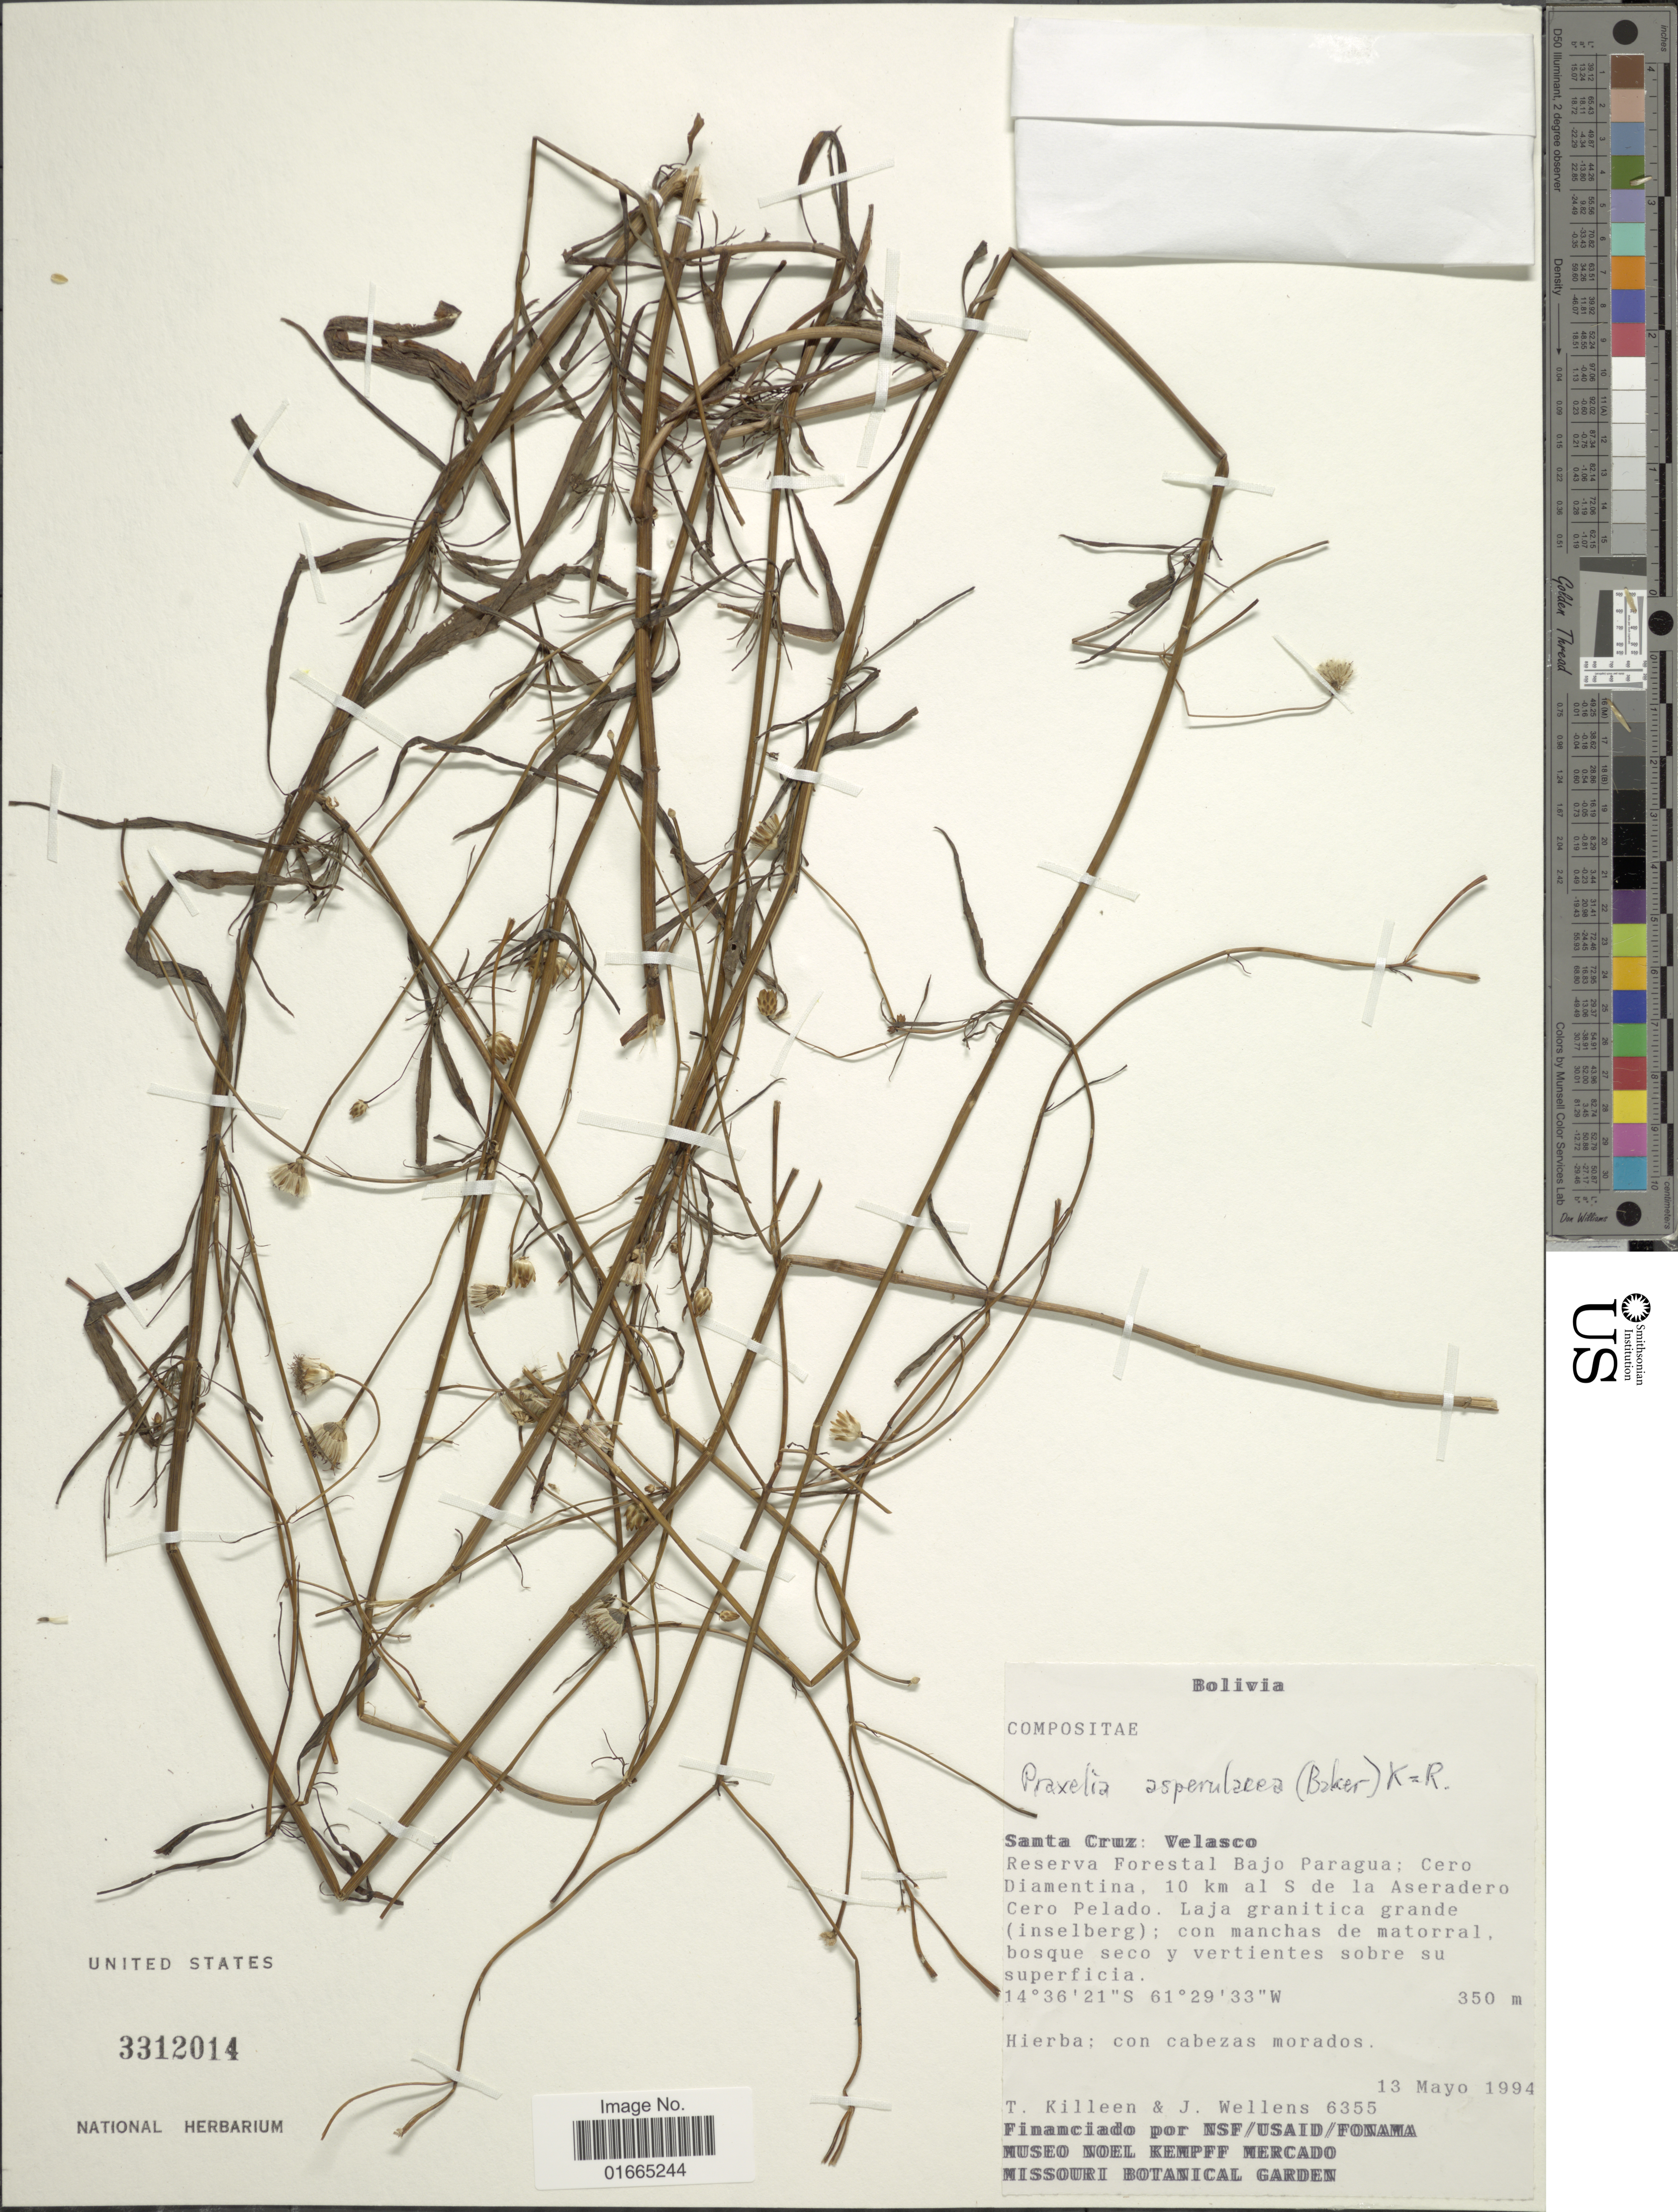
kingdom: Plantae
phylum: Tracheophyta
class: Magnoliopsida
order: Asterales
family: Asteraceae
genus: Praxelis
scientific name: Praxelis asperulacea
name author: (Baker) R.M. King & H. Rob.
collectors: T. J. Killeen & J. Wellens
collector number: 6355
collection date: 1994-05-13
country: Bolivia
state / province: Santa Cruz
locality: Santa Cruz: Velasco. Reserva Forestal Bajo Paragua: Cero Diamentina. 10 km al S de la Aseradero Cero Pelado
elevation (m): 350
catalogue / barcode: US 3312014